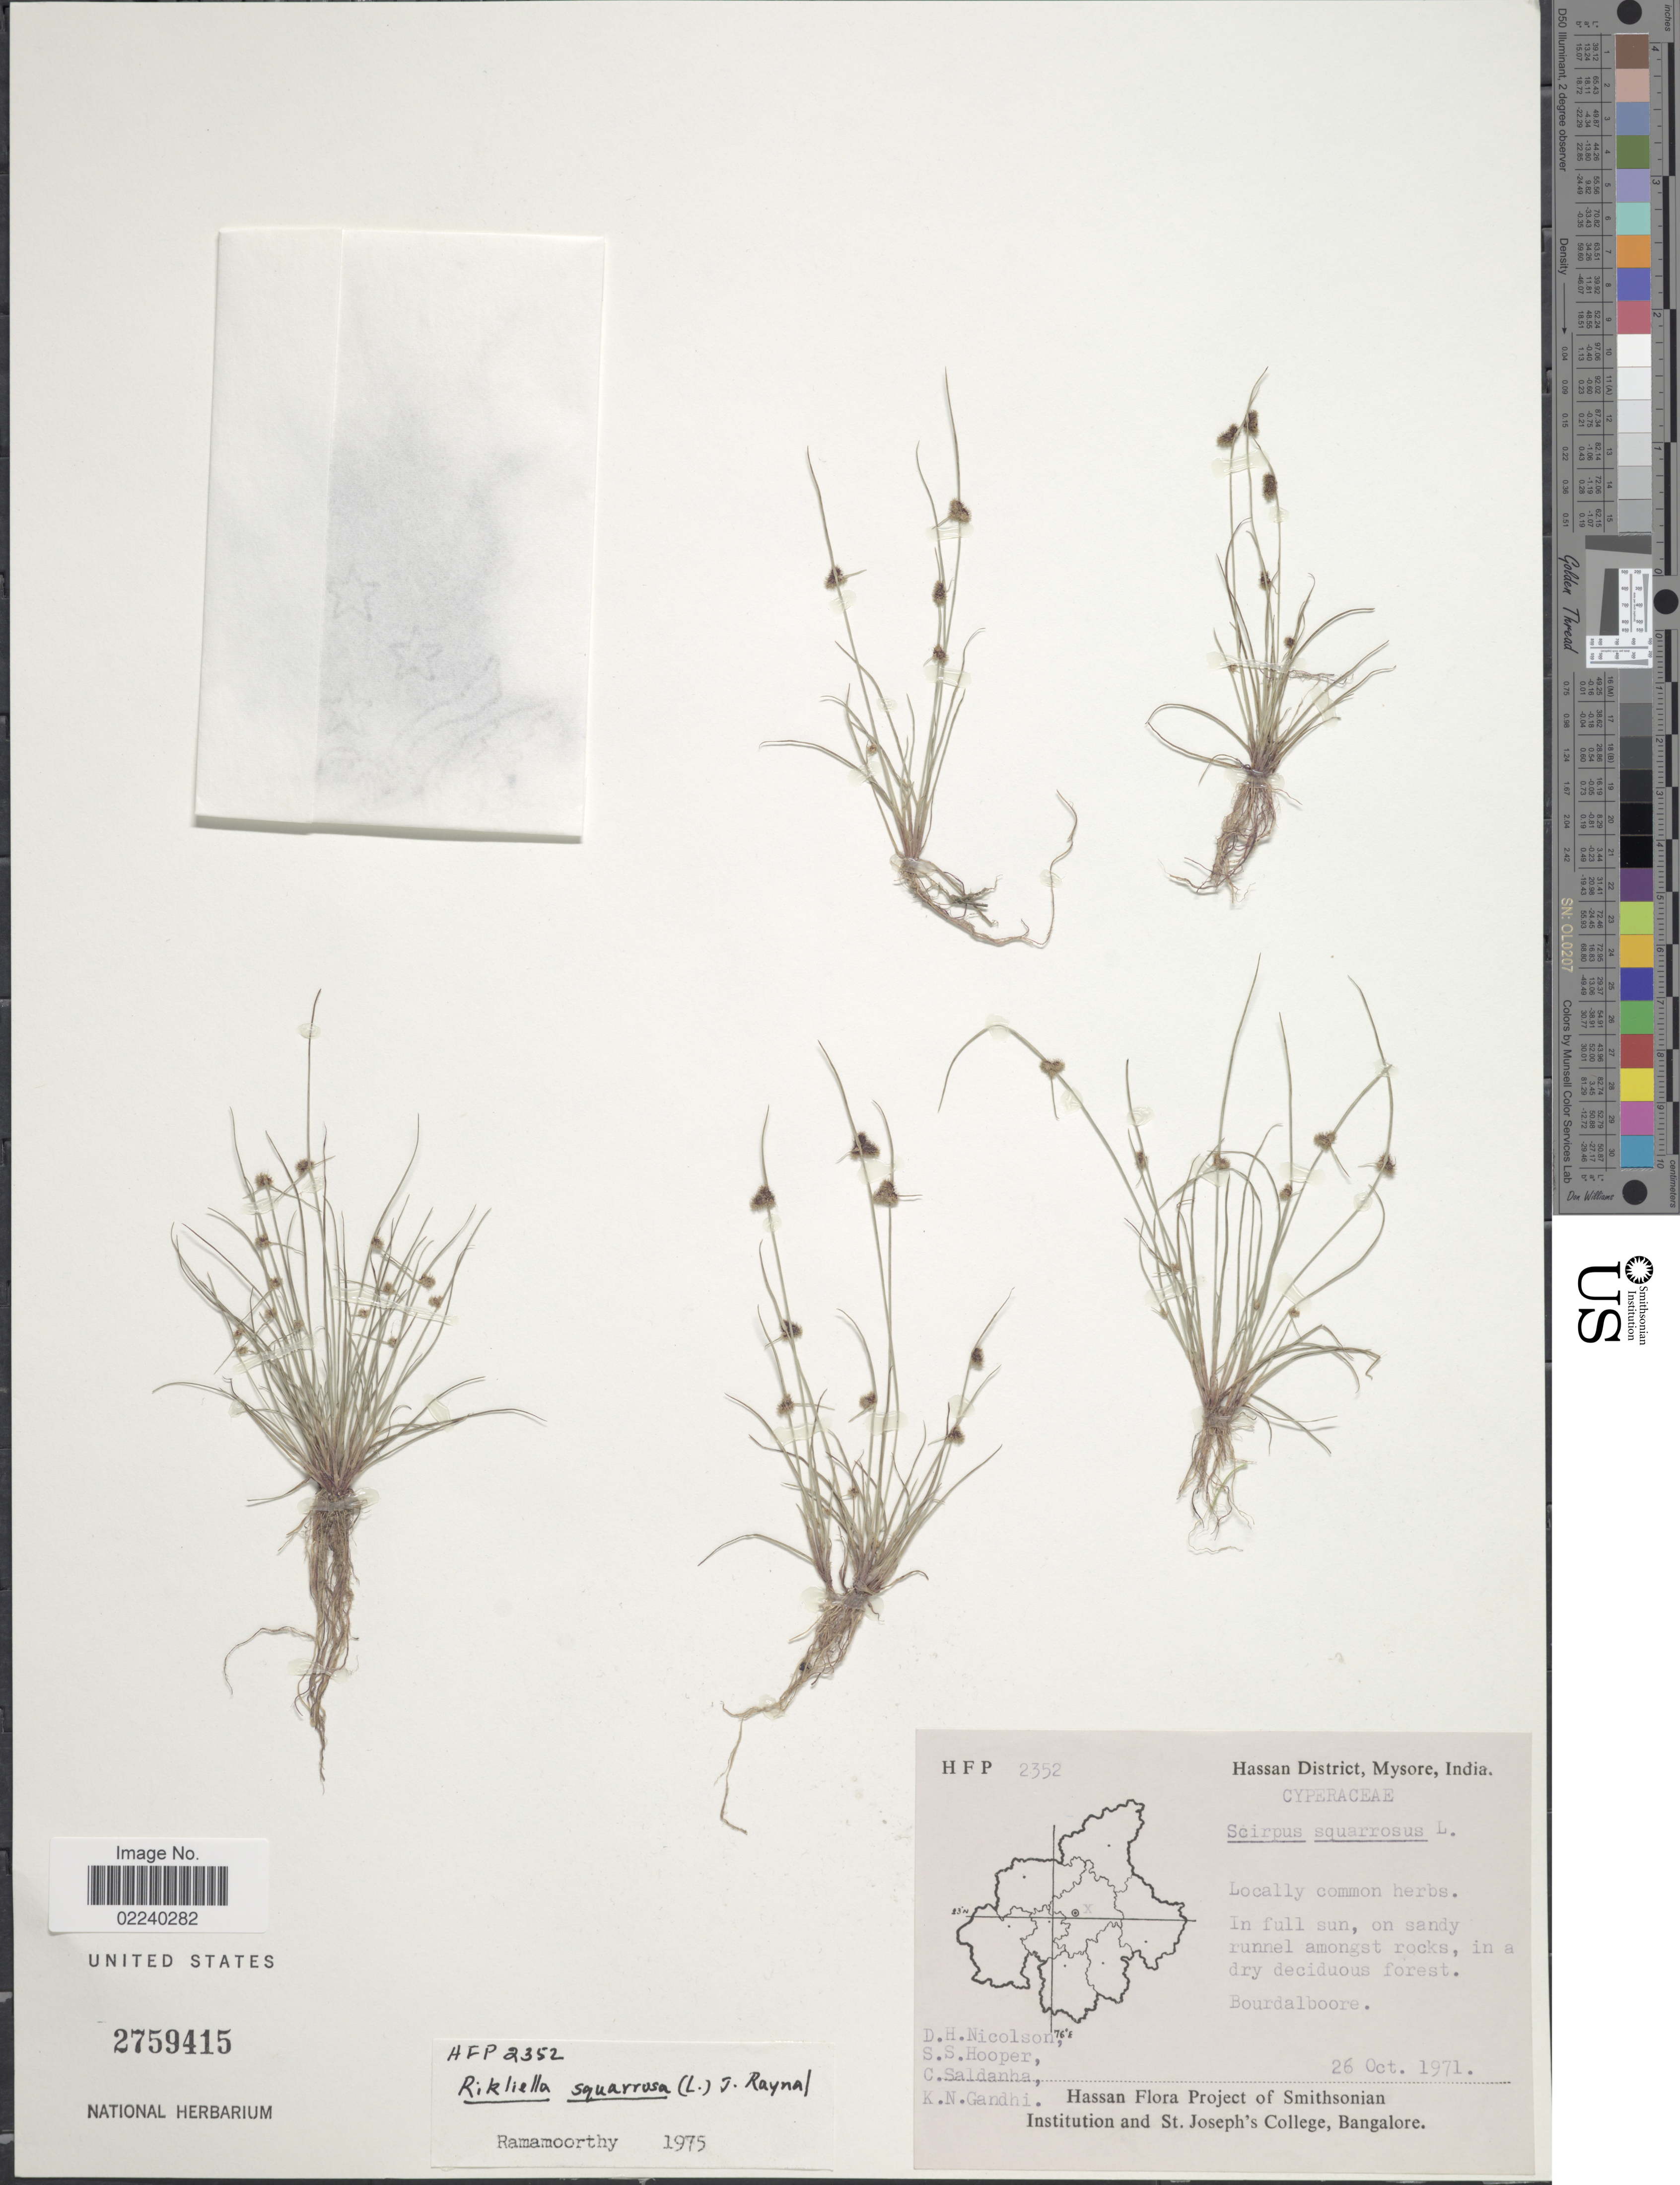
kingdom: Plantae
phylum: Tracheophyta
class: Liliopsida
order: Poales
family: Cyperaceae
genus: Cyperus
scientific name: Cyperus neochinensis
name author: (Tang & F.T. Wang) Bauters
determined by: Strong, M. T., (US), Smithsonian Institution - National Museum of Natural History (UNITED STATES)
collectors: D. H. Nicolson, S. S. Hooper, C. Saldanha & K. N. Gandhi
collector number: HFP2352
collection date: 1971-10-26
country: India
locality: Hassan District, Mysore, Bourdalboore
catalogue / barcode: US 2759415